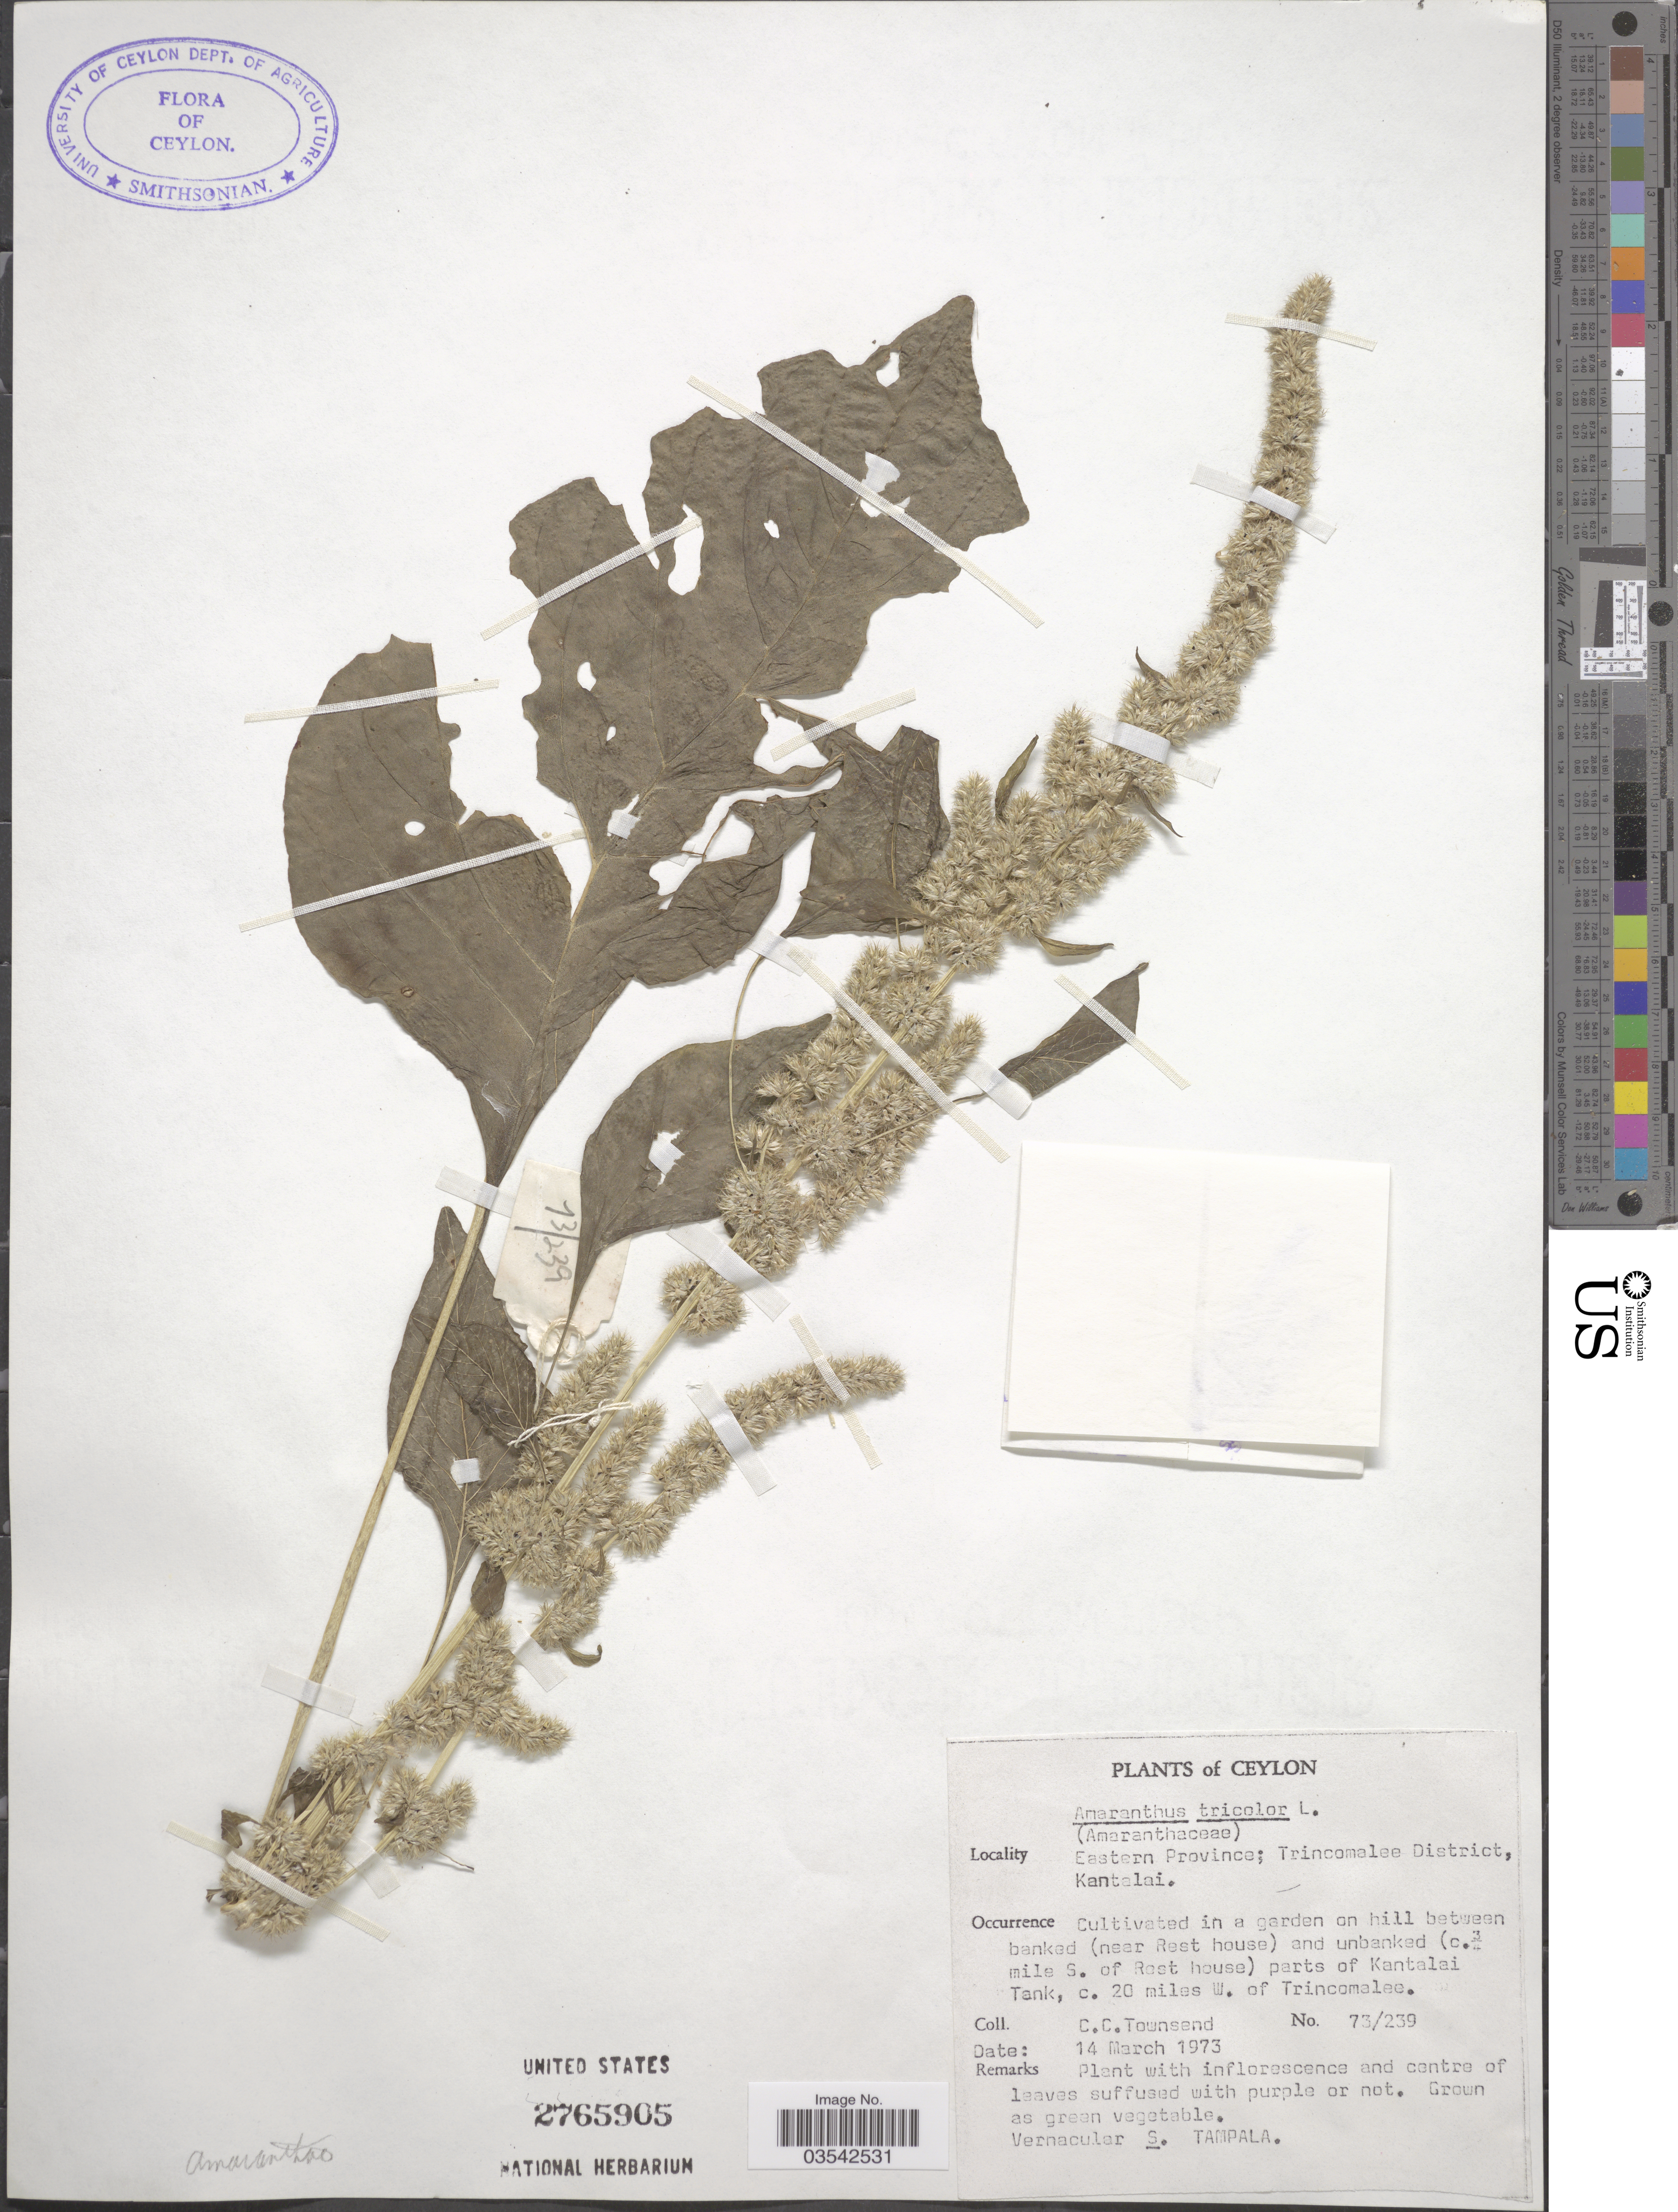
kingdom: Plantae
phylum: Tracheophyta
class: Magnoliopsida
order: Caryophyllales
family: Amaranthaceae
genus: Amaranthus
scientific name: Amaranthus tricolor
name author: L.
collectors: C. C. Townsend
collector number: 73/239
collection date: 1973-03-14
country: Sri Lanka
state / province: Eastern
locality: Ceylon. Trincomalee District, Kantalai. In a garden on hill between banked (near Rest house) and unbanked (c. 3/4 mile S. of Rest house) parts of Kantalai Tank, c. 20 miles W. of Trincomalee.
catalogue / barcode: US 2765905